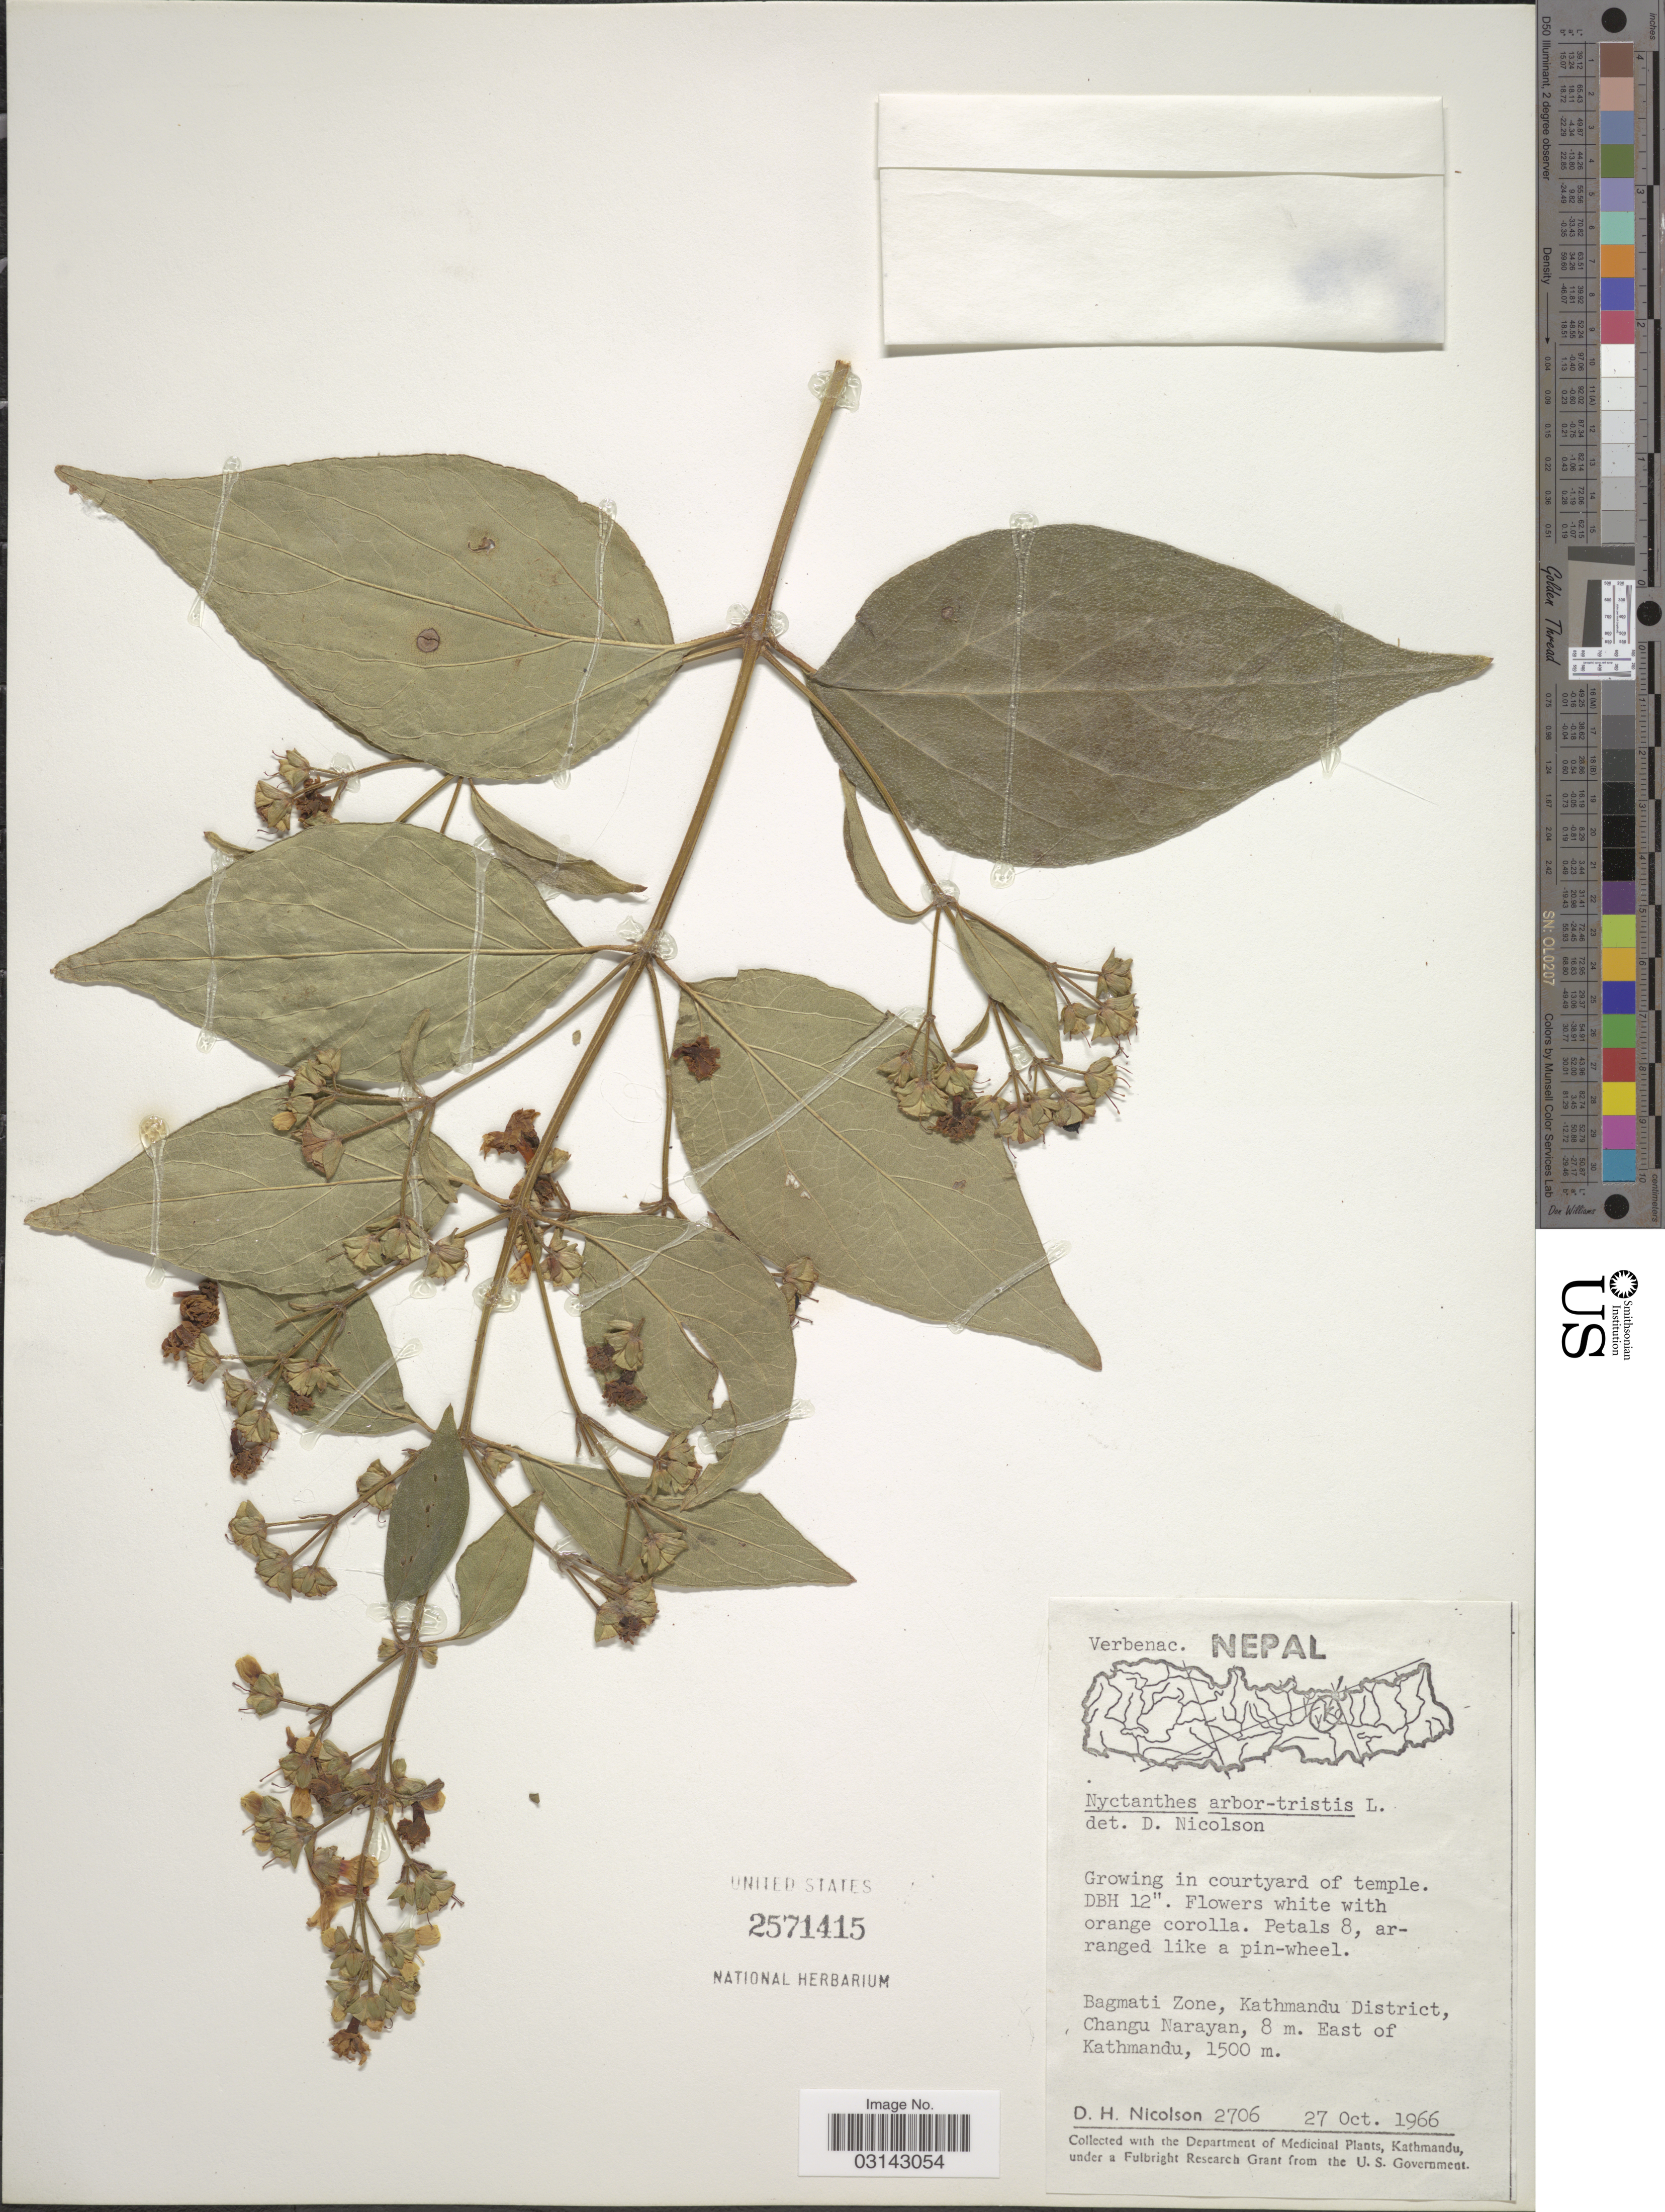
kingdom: Plantae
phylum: Tracheophyta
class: Magnoliopsida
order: Lamiales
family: Oleaceae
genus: Nyctanthes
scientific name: Nyctanthes arbor-tristis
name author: L.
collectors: D. H. Nicolson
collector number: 2706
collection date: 1966-10-27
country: Nepal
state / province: Bagmati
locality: Bagmati Zone, Kathmandu District, Changu Narayan, 8 m. East of Kathmandu.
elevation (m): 1500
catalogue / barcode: US 2571415